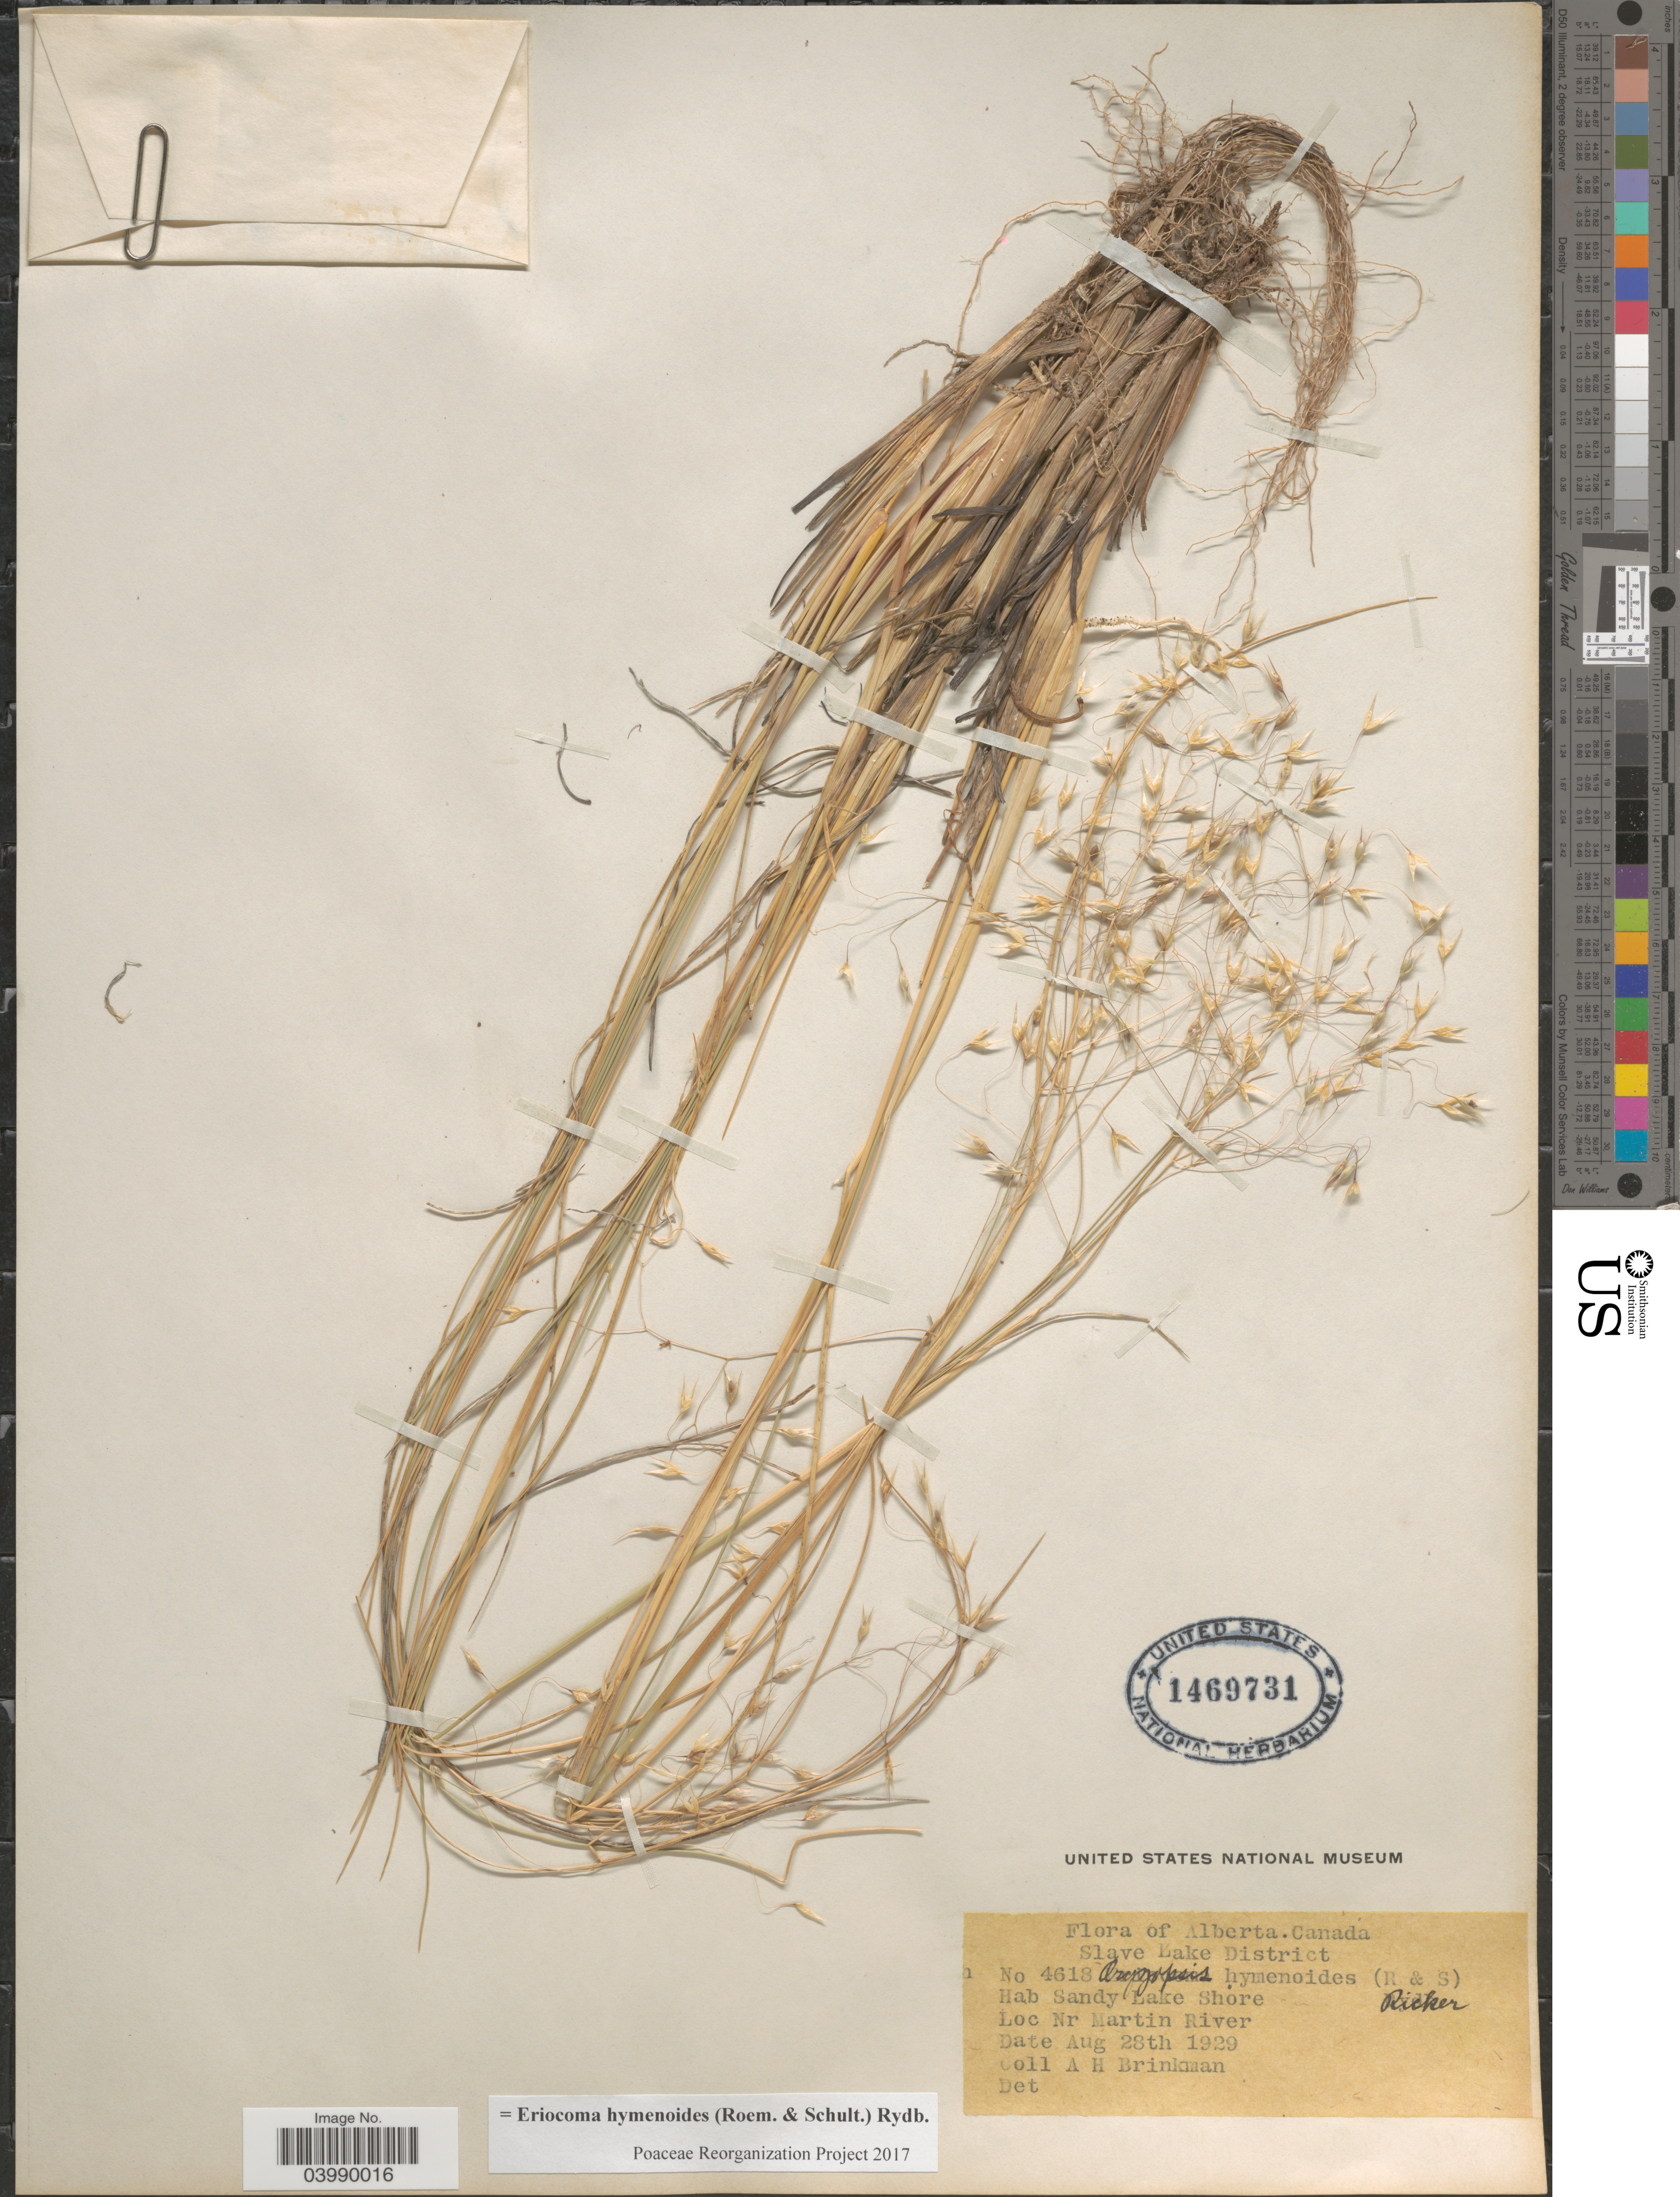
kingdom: Plantae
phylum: Tracheophyta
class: Liliopsida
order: Poales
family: Poaceae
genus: Eriocoma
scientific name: Eriocoma hymenoides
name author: (Roem. & Schult.) Rydb.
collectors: A. Brinkman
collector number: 4618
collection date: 1929-08-28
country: Canada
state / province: Alberta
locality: Slave Lake District. Sandy Lake Shore. Nr Martin River.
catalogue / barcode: US 1469731